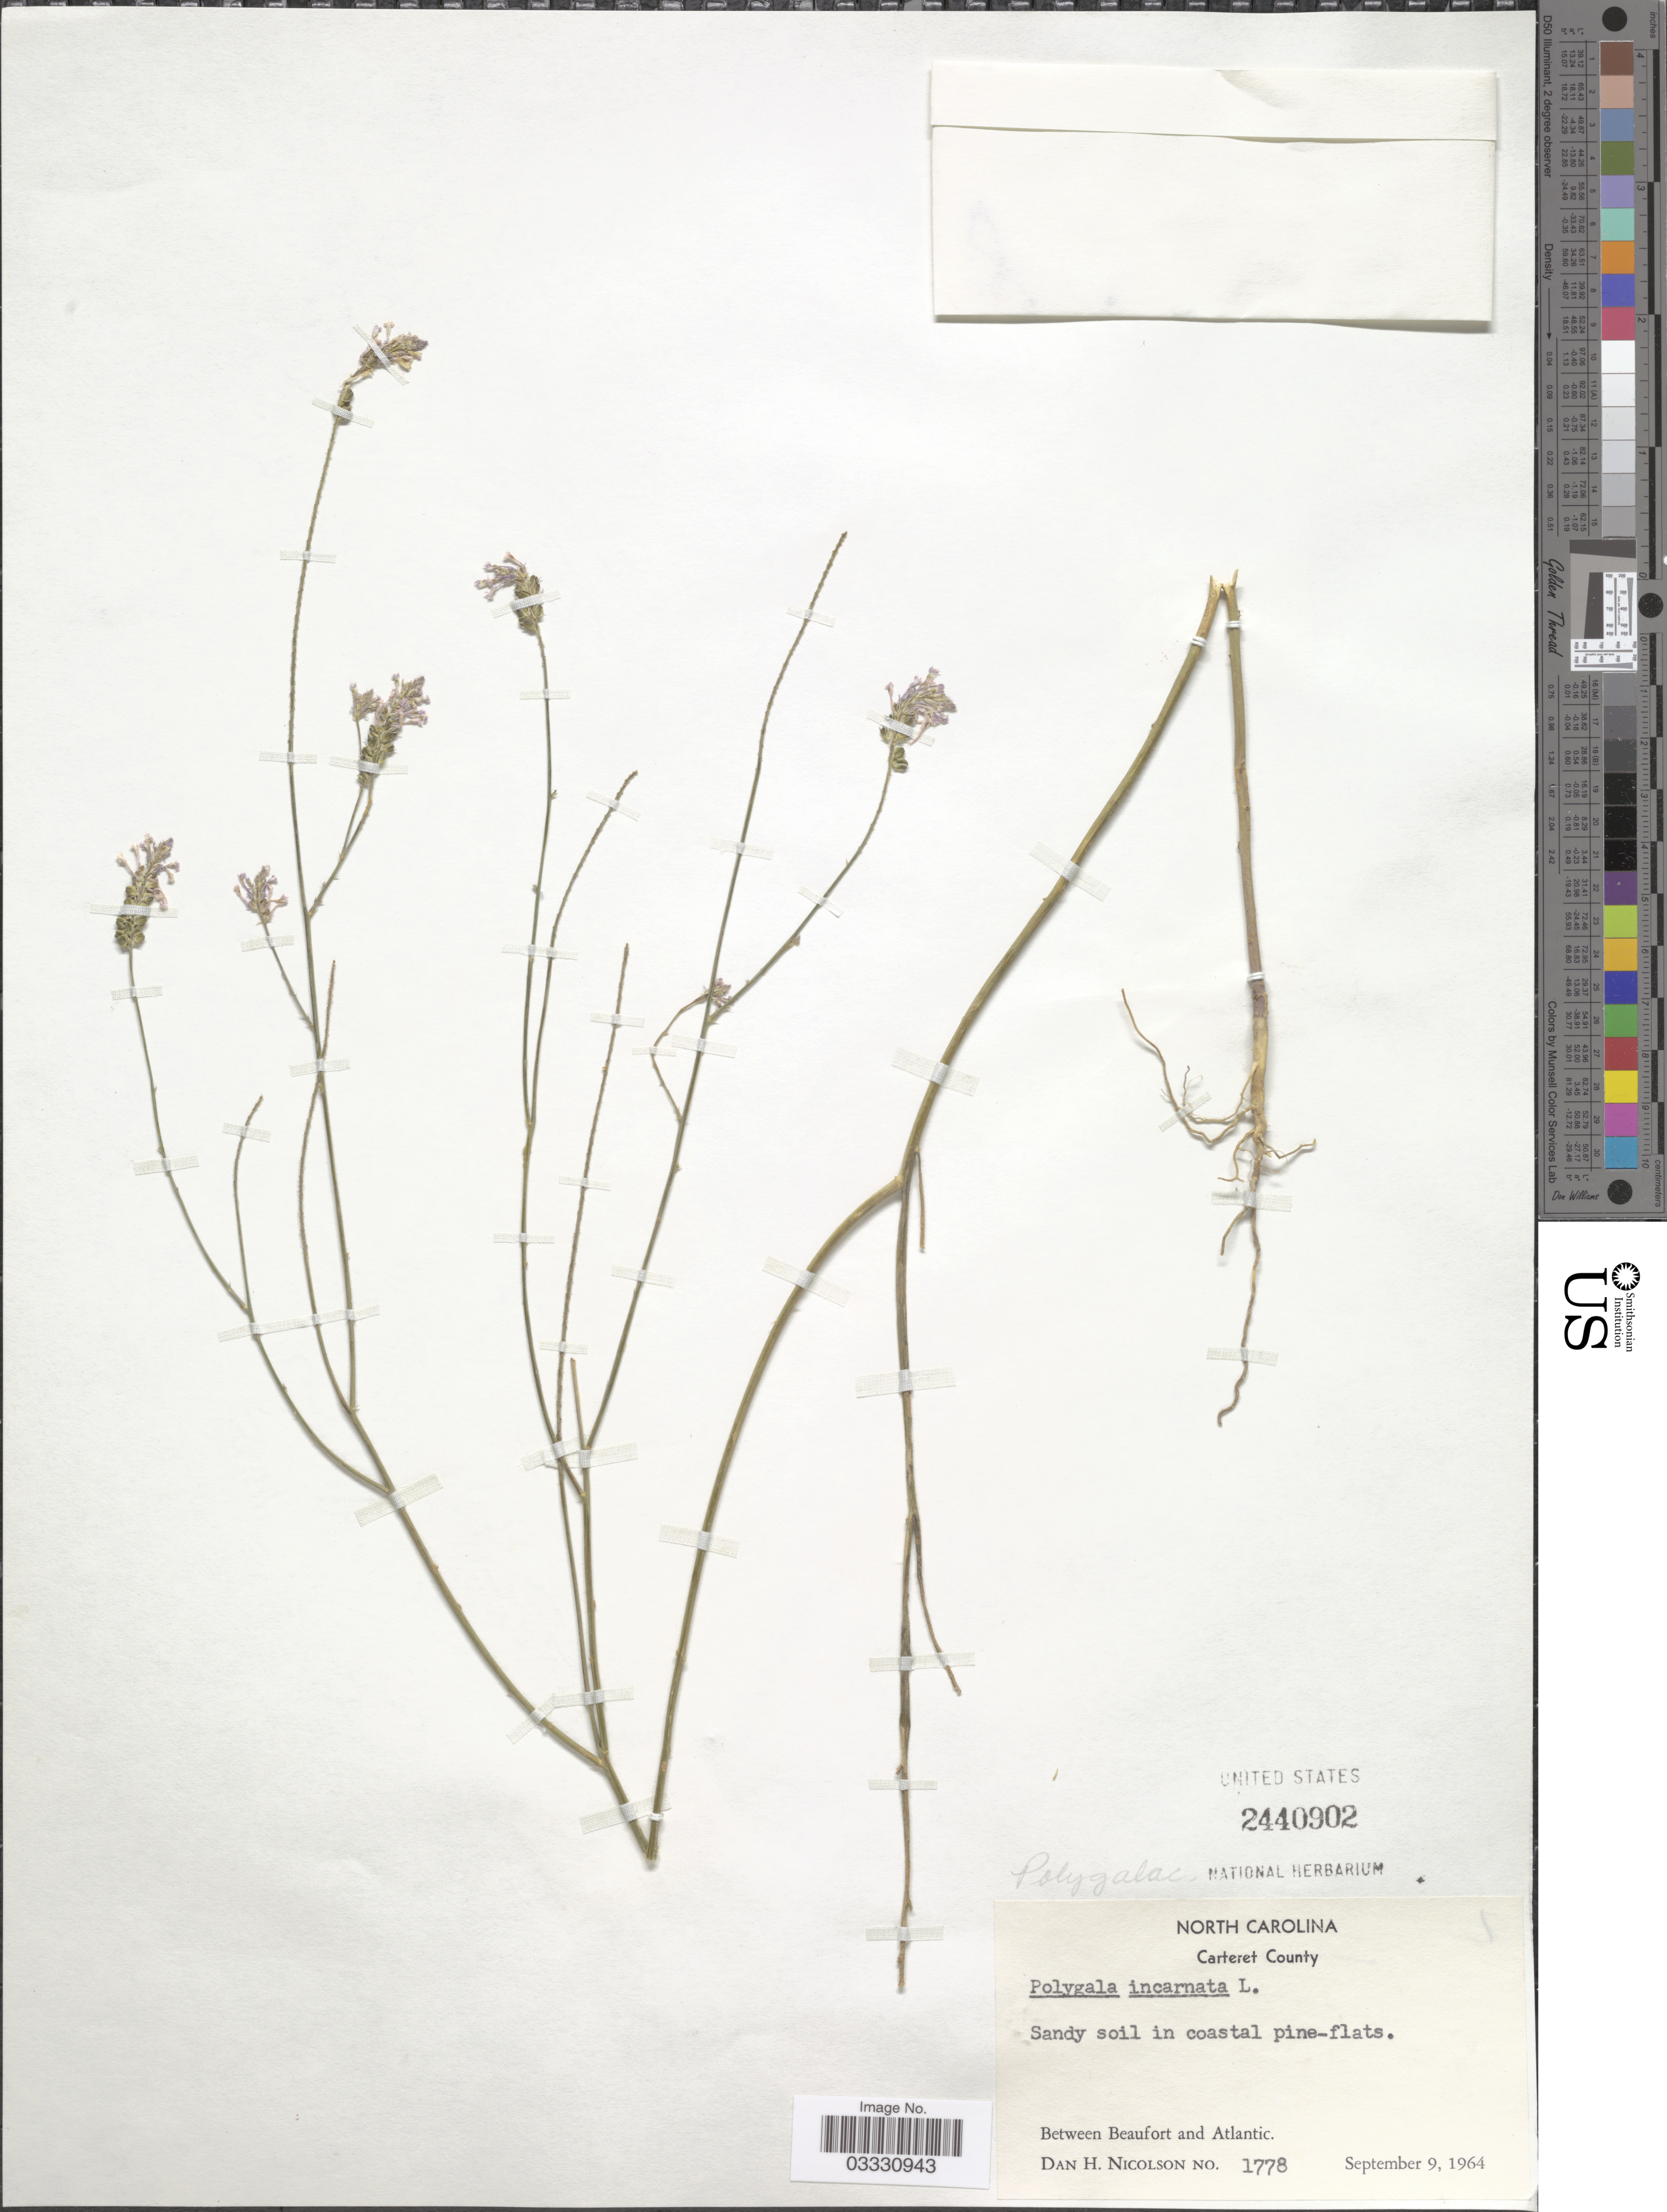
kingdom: Plantae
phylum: Tracheophyta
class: Magnoliopsida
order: Fabales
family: Polygalaceae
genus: Polygala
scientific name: Polygala incarnata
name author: L.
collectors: D. H. Nicolson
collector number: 1778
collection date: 1964-09-09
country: United States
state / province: North Carolina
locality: Carteret County. Between Beaufort and Atlantic.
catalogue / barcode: US 2440902